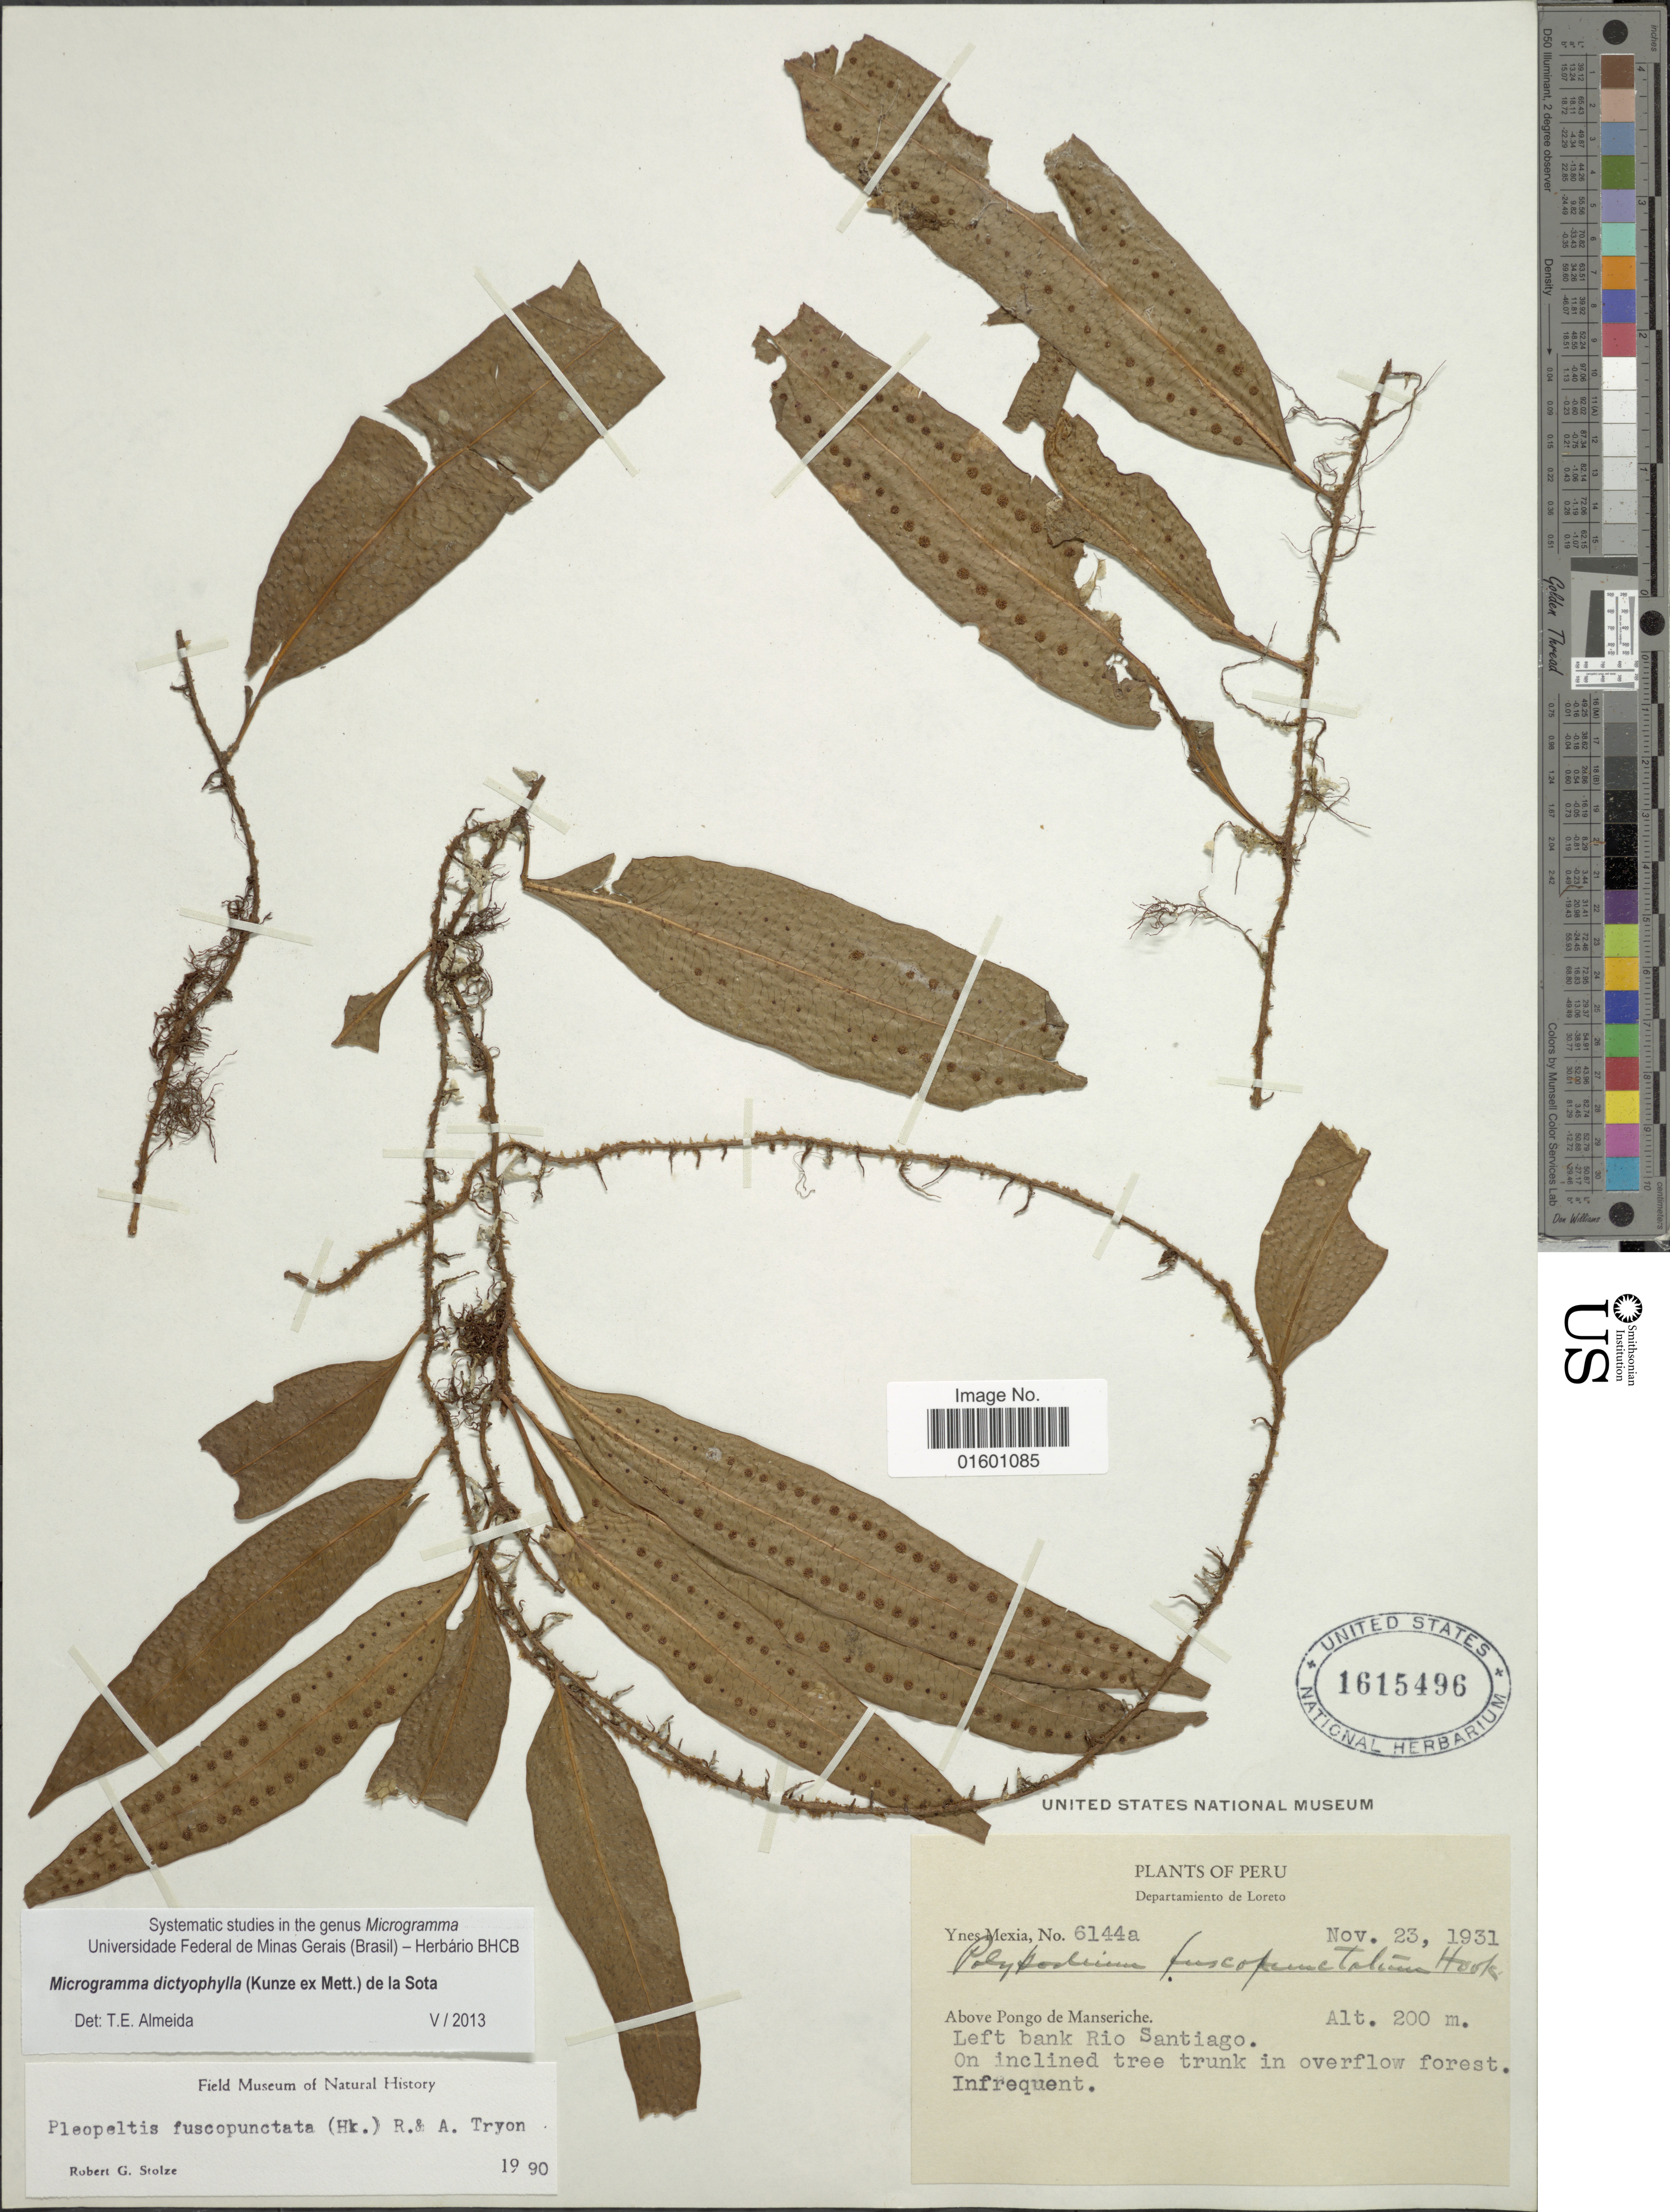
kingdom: Plantae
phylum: Tracheophyta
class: Polypodiopsida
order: Polypodiales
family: Polypodiaceae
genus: Microgramma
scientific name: Microgramma dictyophylla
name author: (Kunze ex Mett.) de la Sota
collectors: Y. Mexia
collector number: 6144a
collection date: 1931-11-23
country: Peru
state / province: Loreto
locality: Above Pongo de Manseriche. Left bank Rio Santiago. On inclined tree trunk in overflow forest.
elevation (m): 200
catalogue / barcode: US 1615496